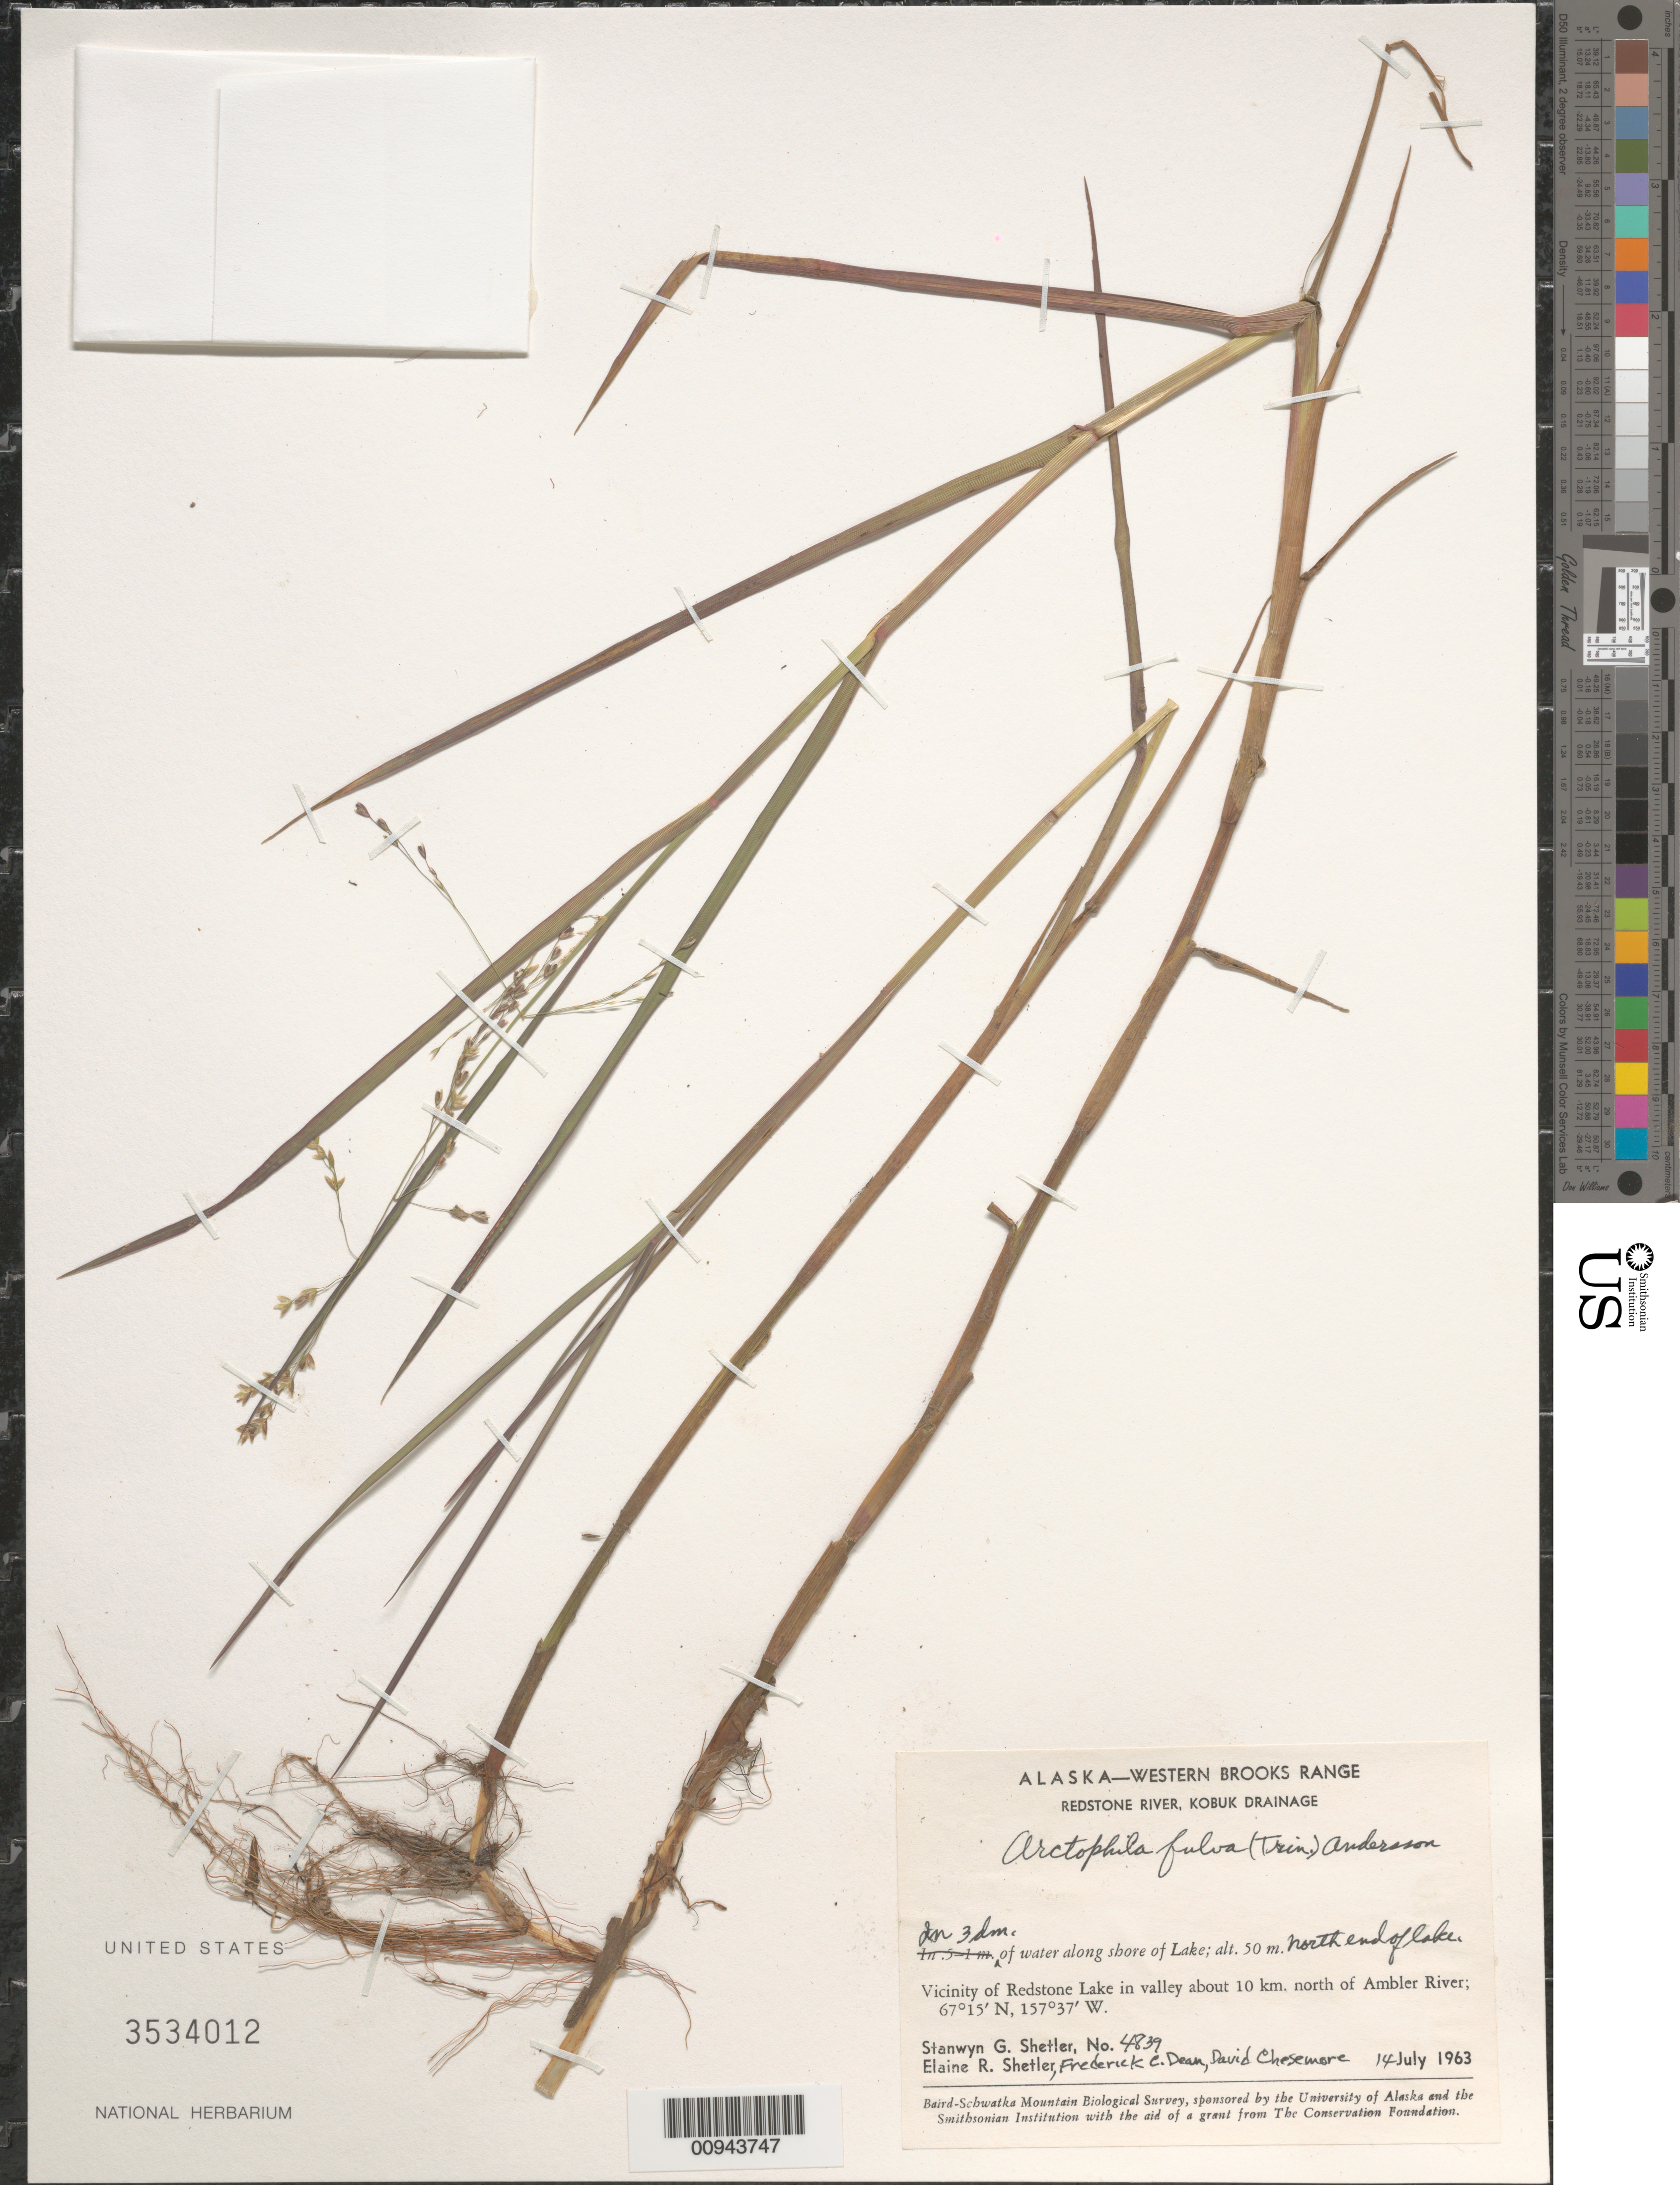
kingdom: Plantae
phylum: Tracheophyta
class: Liliopsida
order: Poales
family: Poaceae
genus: Arctophila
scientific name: Arctophila fulva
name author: (Trin.) Andersson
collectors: S. Shetler, E. R. Shetler, F. C. Dean & D. Chesemore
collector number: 4839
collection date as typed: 14 Jul 1963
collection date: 1963-07-14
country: United States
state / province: Alaska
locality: Vicinity of Redstone Lake in valley about 10 km. north of Ambler River. North of Lake. Western Brooks Range, Redstone River, Kobuk Drainage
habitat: In 3 dm. of water along shore of Lake. North end of Lake.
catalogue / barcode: US 3534012